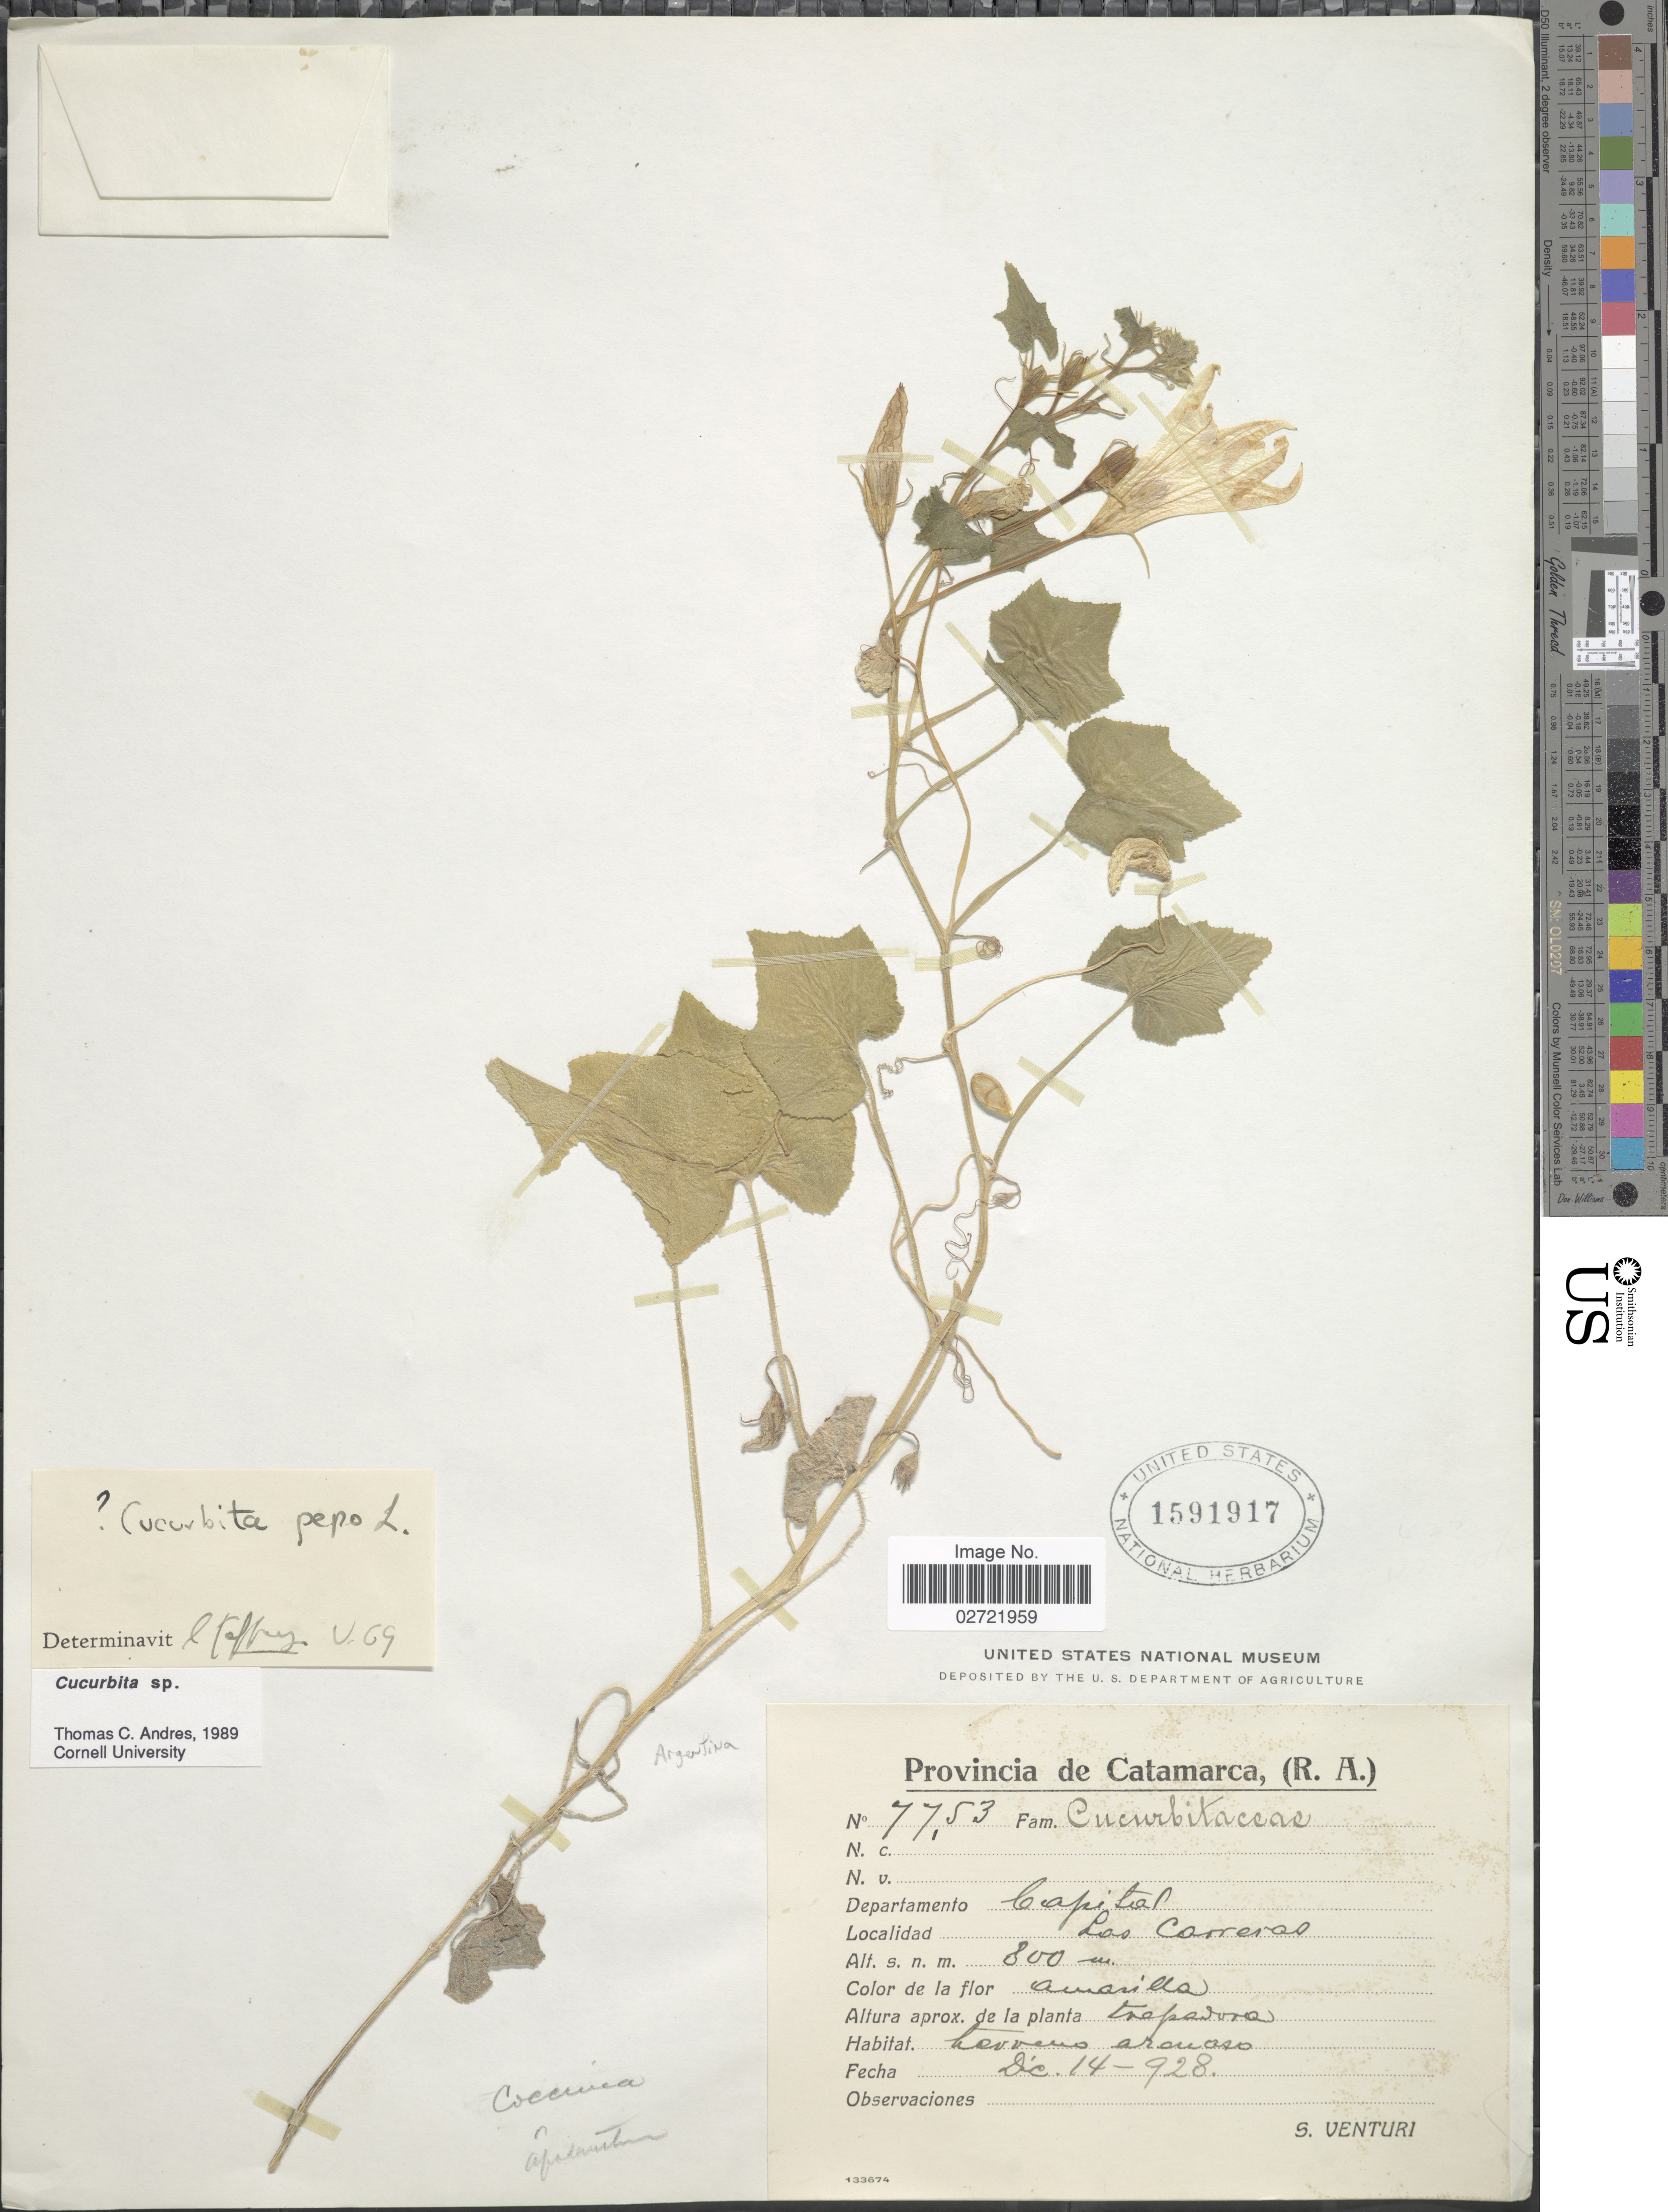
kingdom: Plantae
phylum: Tracheophyta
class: Magnoliopsida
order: Cucurbitales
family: Cucurbitaceae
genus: Cucurbita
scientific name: Cucurbita sp.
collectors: S. Venturi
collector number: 7753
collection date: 1928-12-14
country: Argentina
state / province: Catamarca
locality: Provincia de Catamarca, (R.A.), Departamento Los Carreras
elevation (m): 300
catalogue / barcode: US 1591917